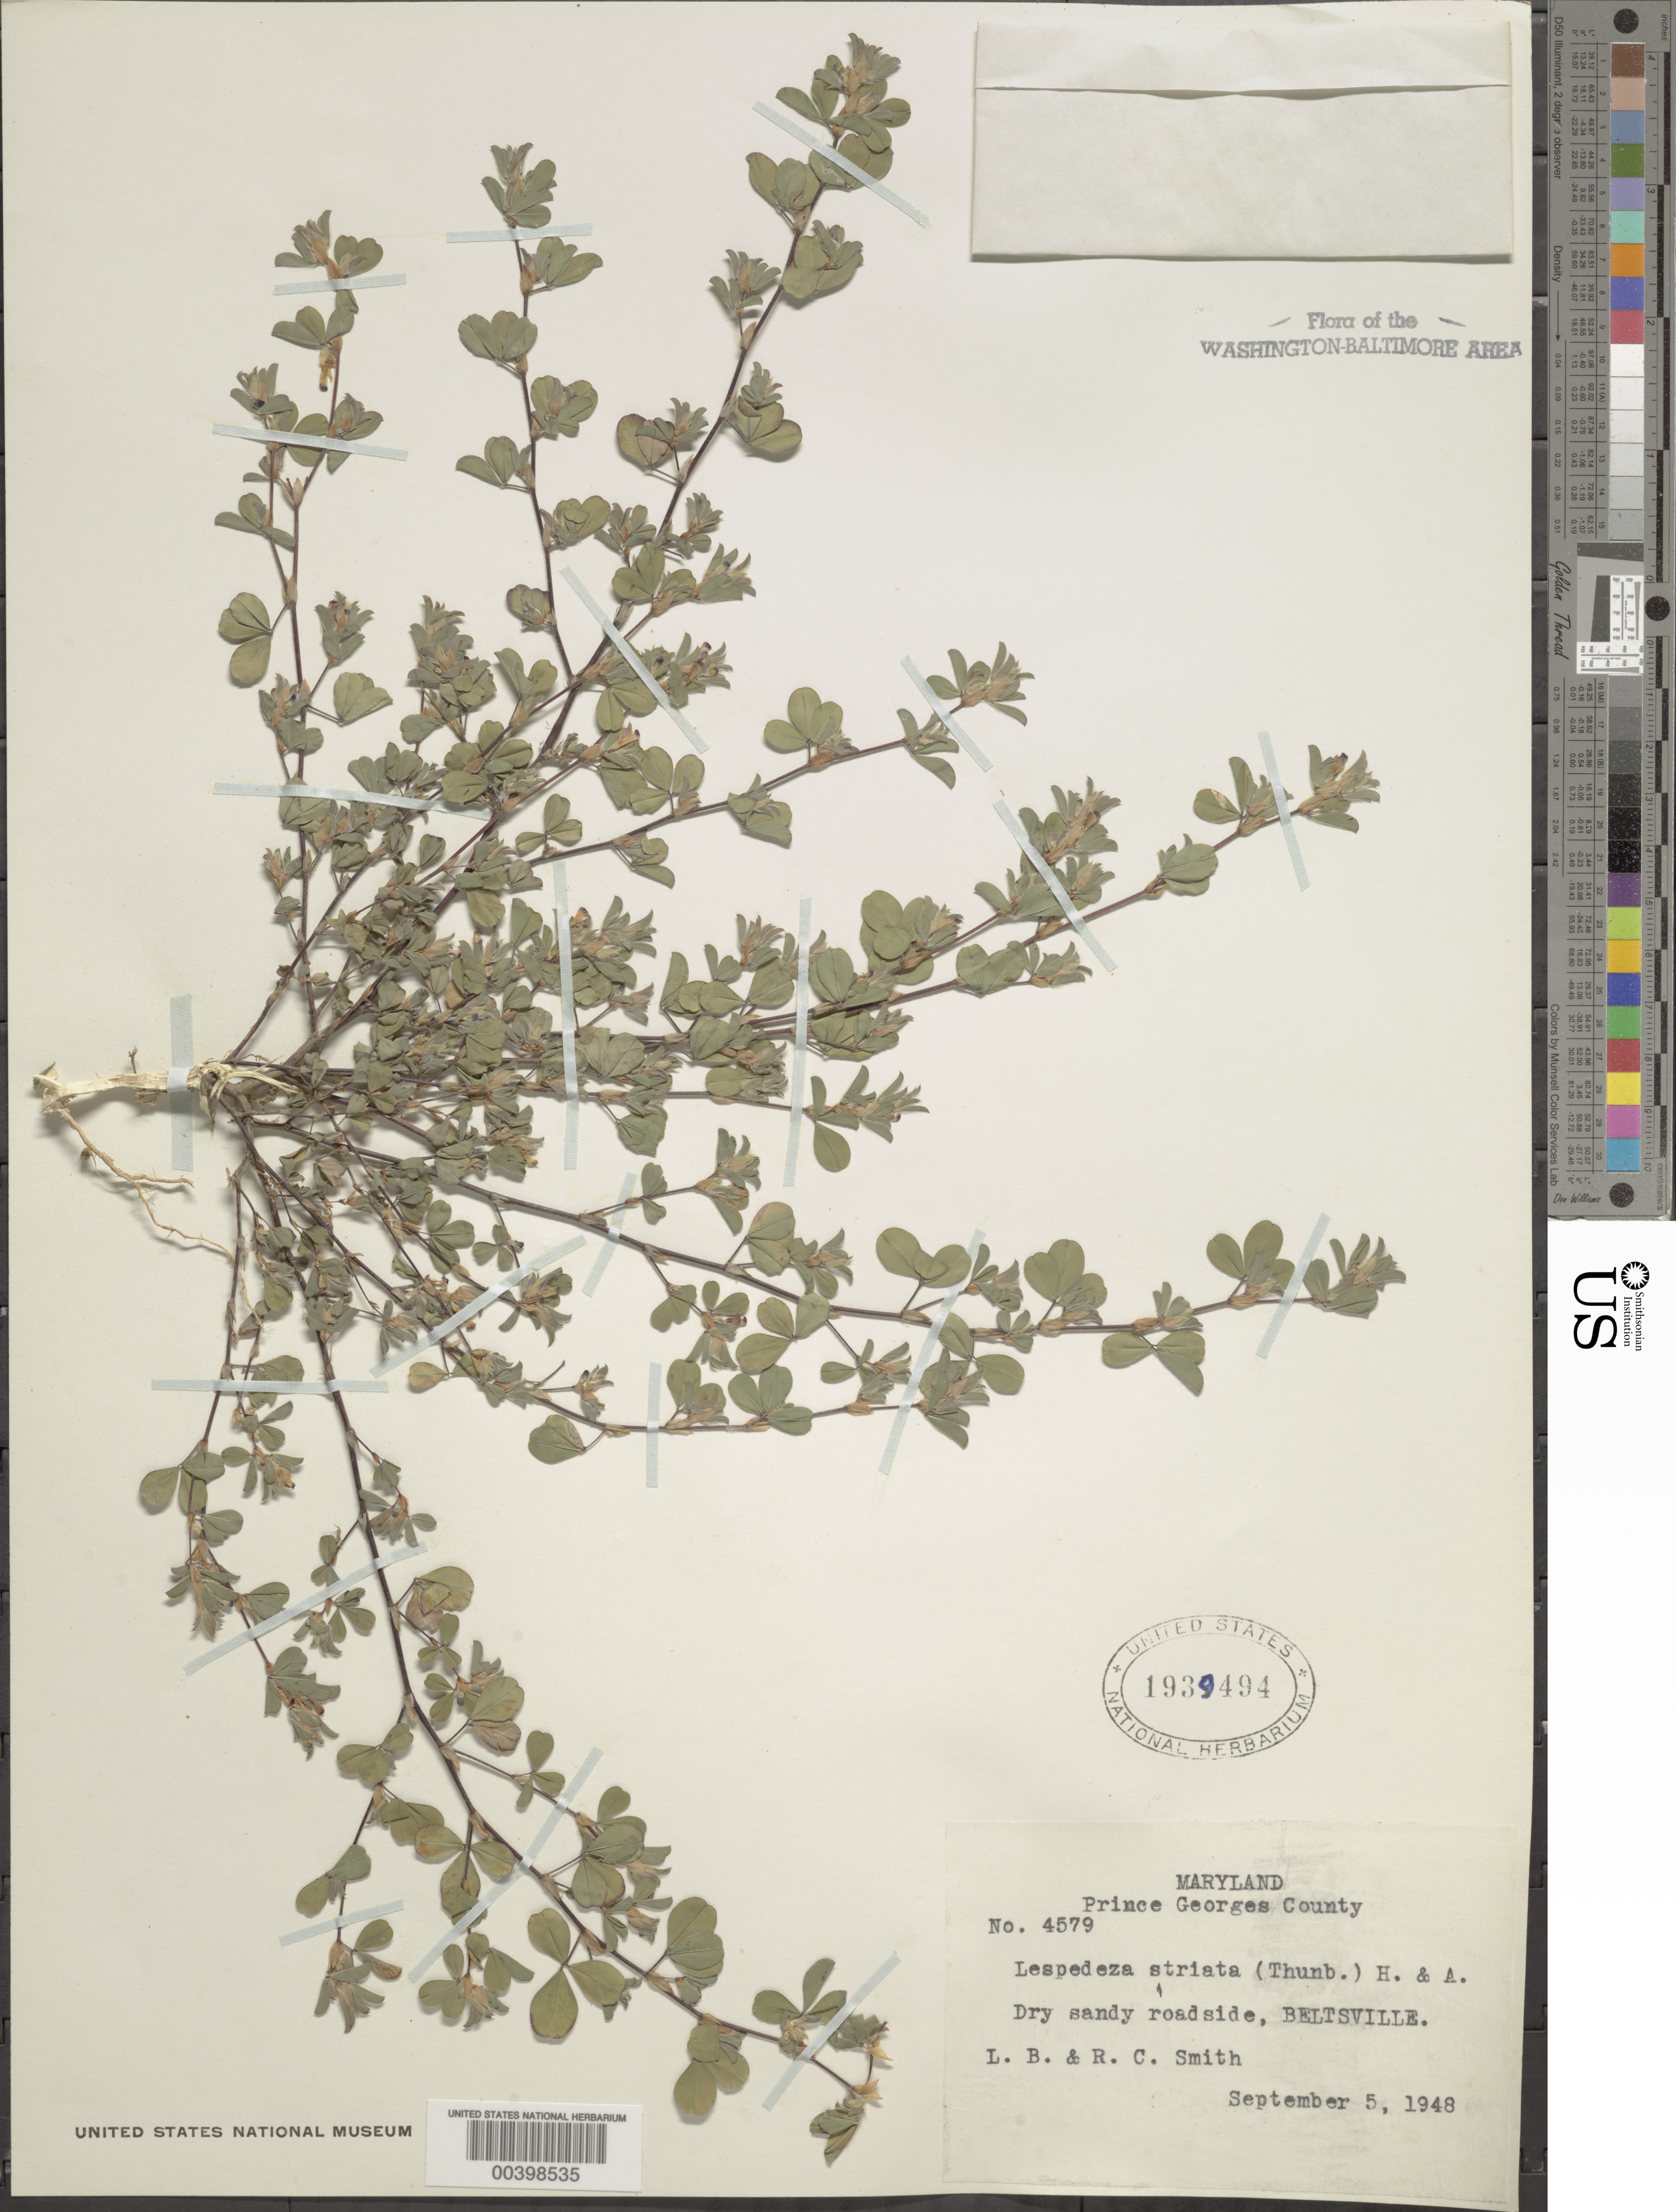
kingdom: Plantae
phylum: Tracheophyta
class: Magnoliopsida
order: Fabales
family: Fabaceae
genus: Kummerowia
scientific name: Kummerowia striata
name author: (Thunb.) Schindl.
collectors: L. Smith & R. C. Smith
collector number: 4579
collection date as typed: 05 Sep 1948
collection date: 1948-09-05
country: United States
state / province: Maryland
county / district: Prince George's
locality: Beltsville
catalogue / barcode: US 1939494